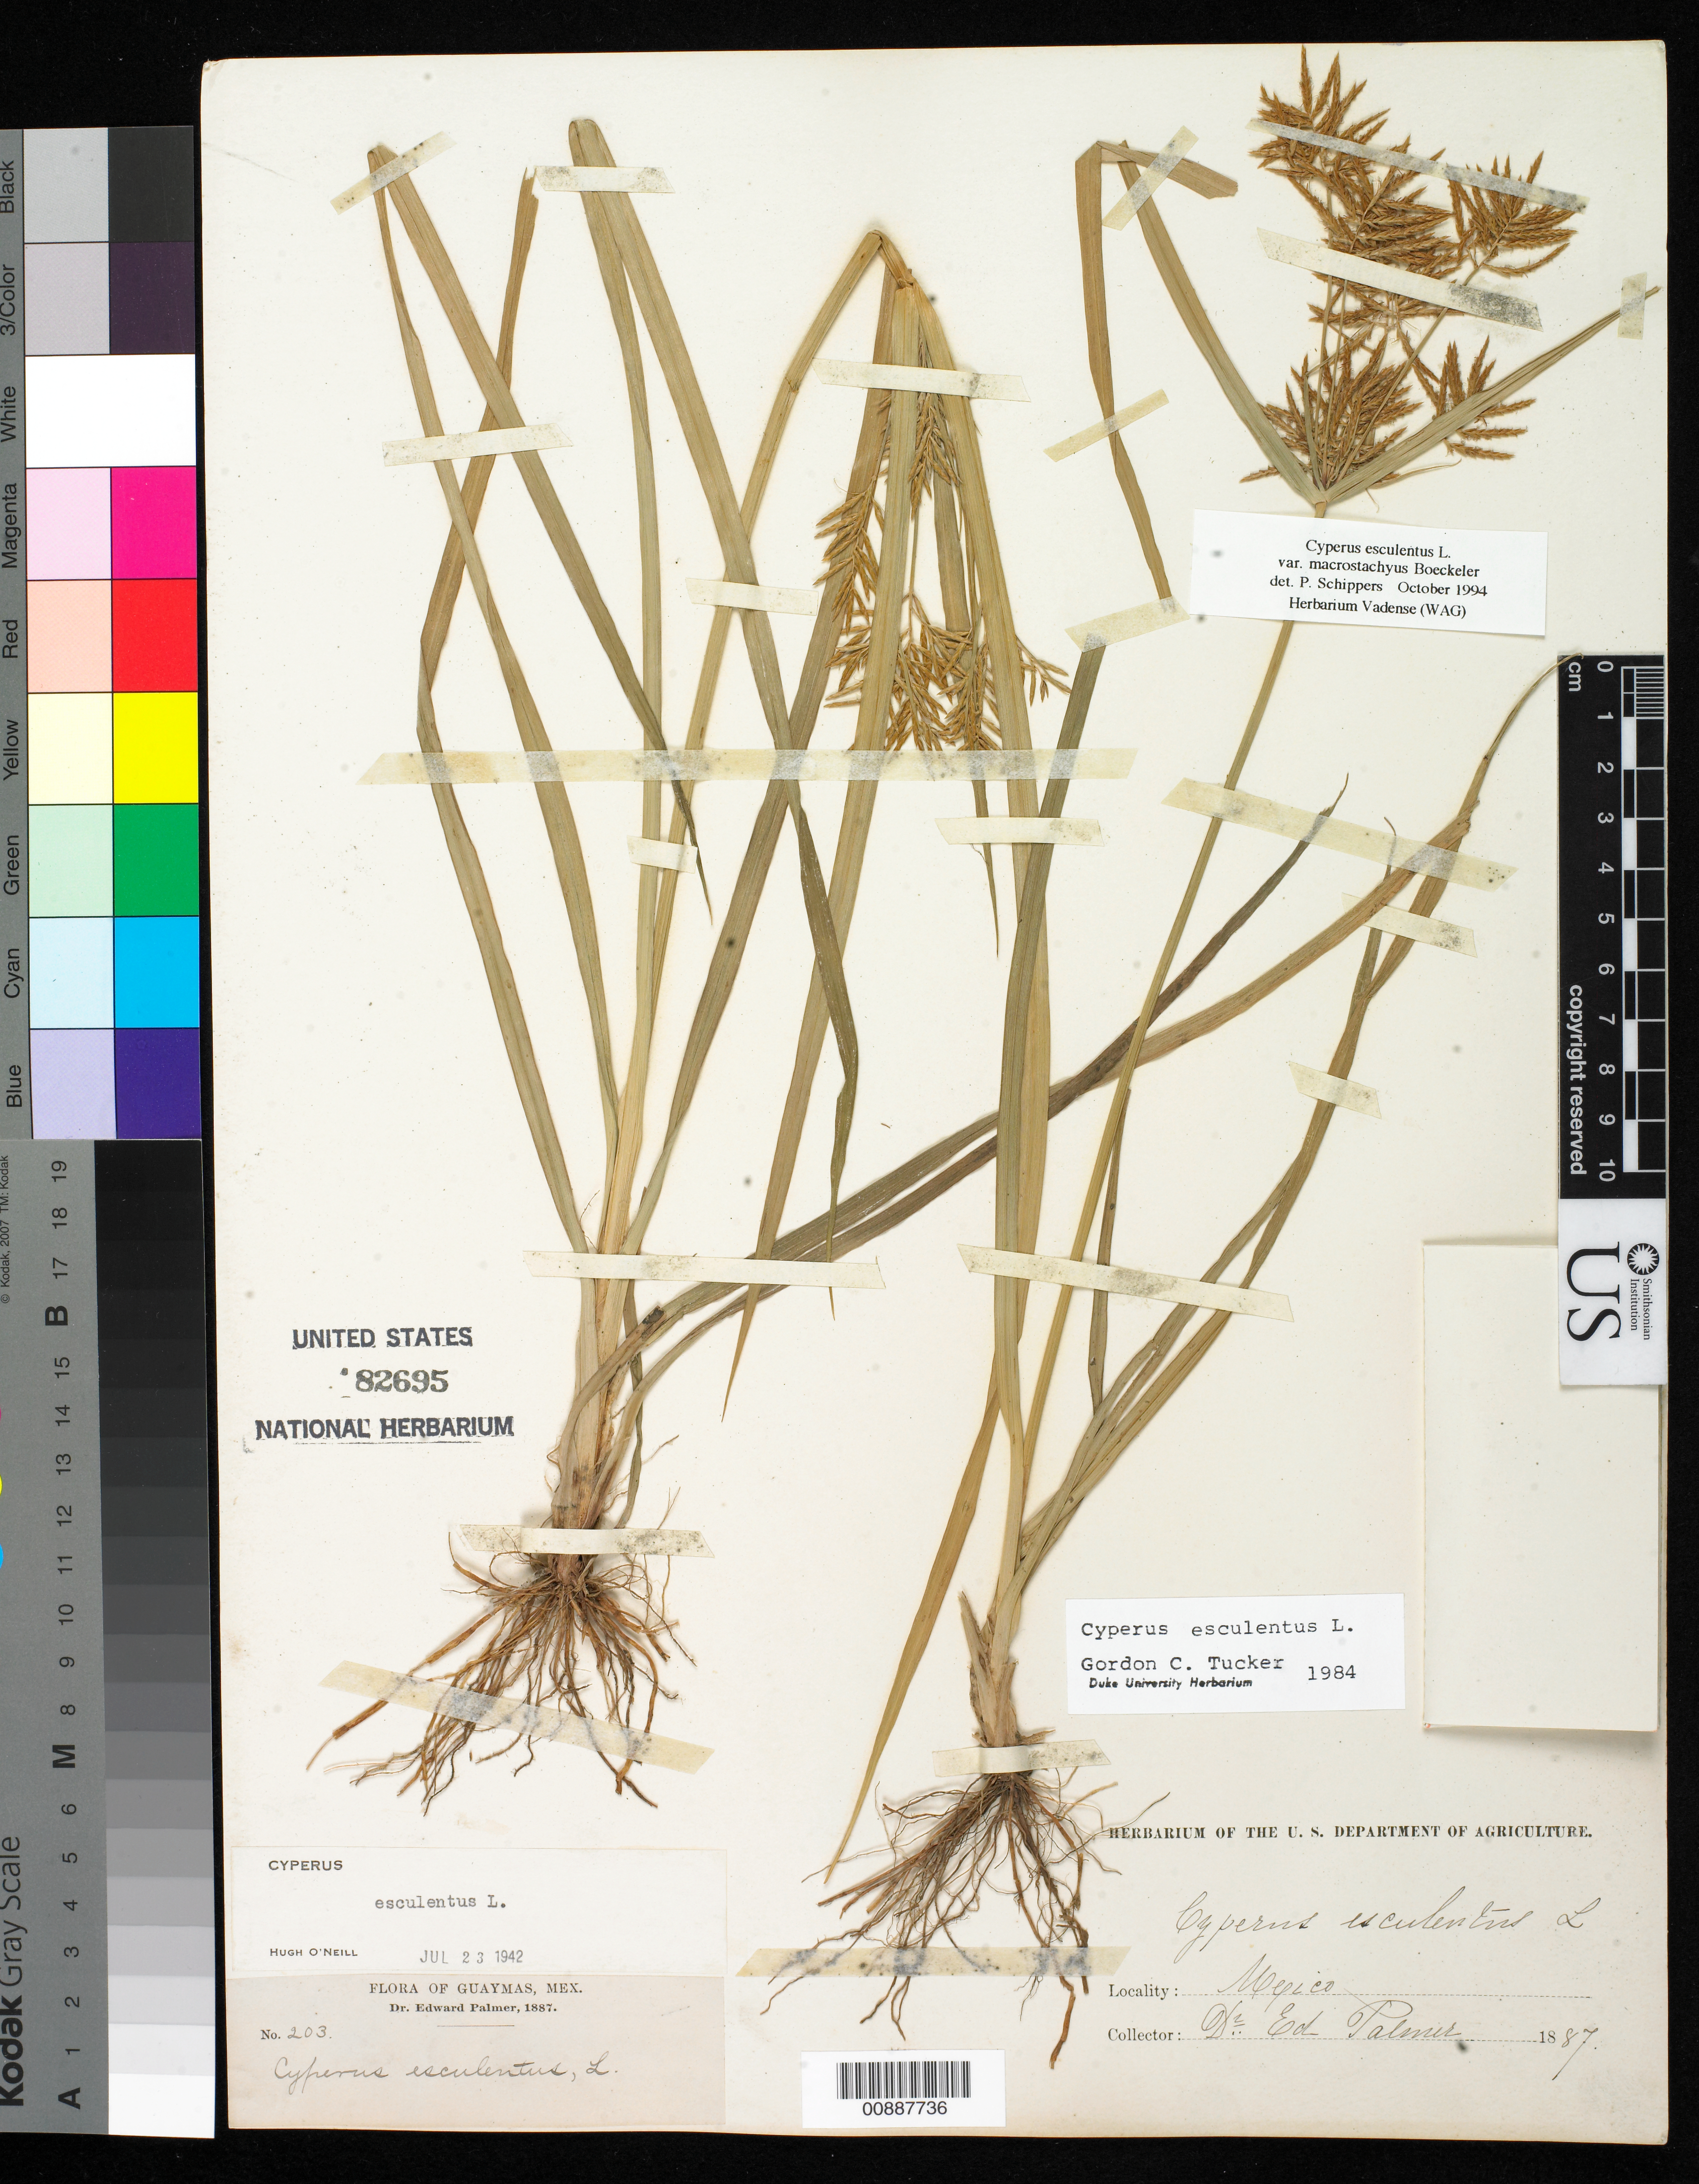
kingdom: Plantae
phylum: Tracheophyta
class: Liliopsida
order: Poales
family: Cyperaceae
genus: Cyperus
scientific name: Cyperus esculentus var. macrostachyus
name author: Boeckeler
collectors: E. Palmer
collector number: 203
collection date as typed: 1887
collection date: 1887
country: Mexico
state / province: Sonora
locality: Guaymas, Sonora.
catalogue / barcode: US 82695